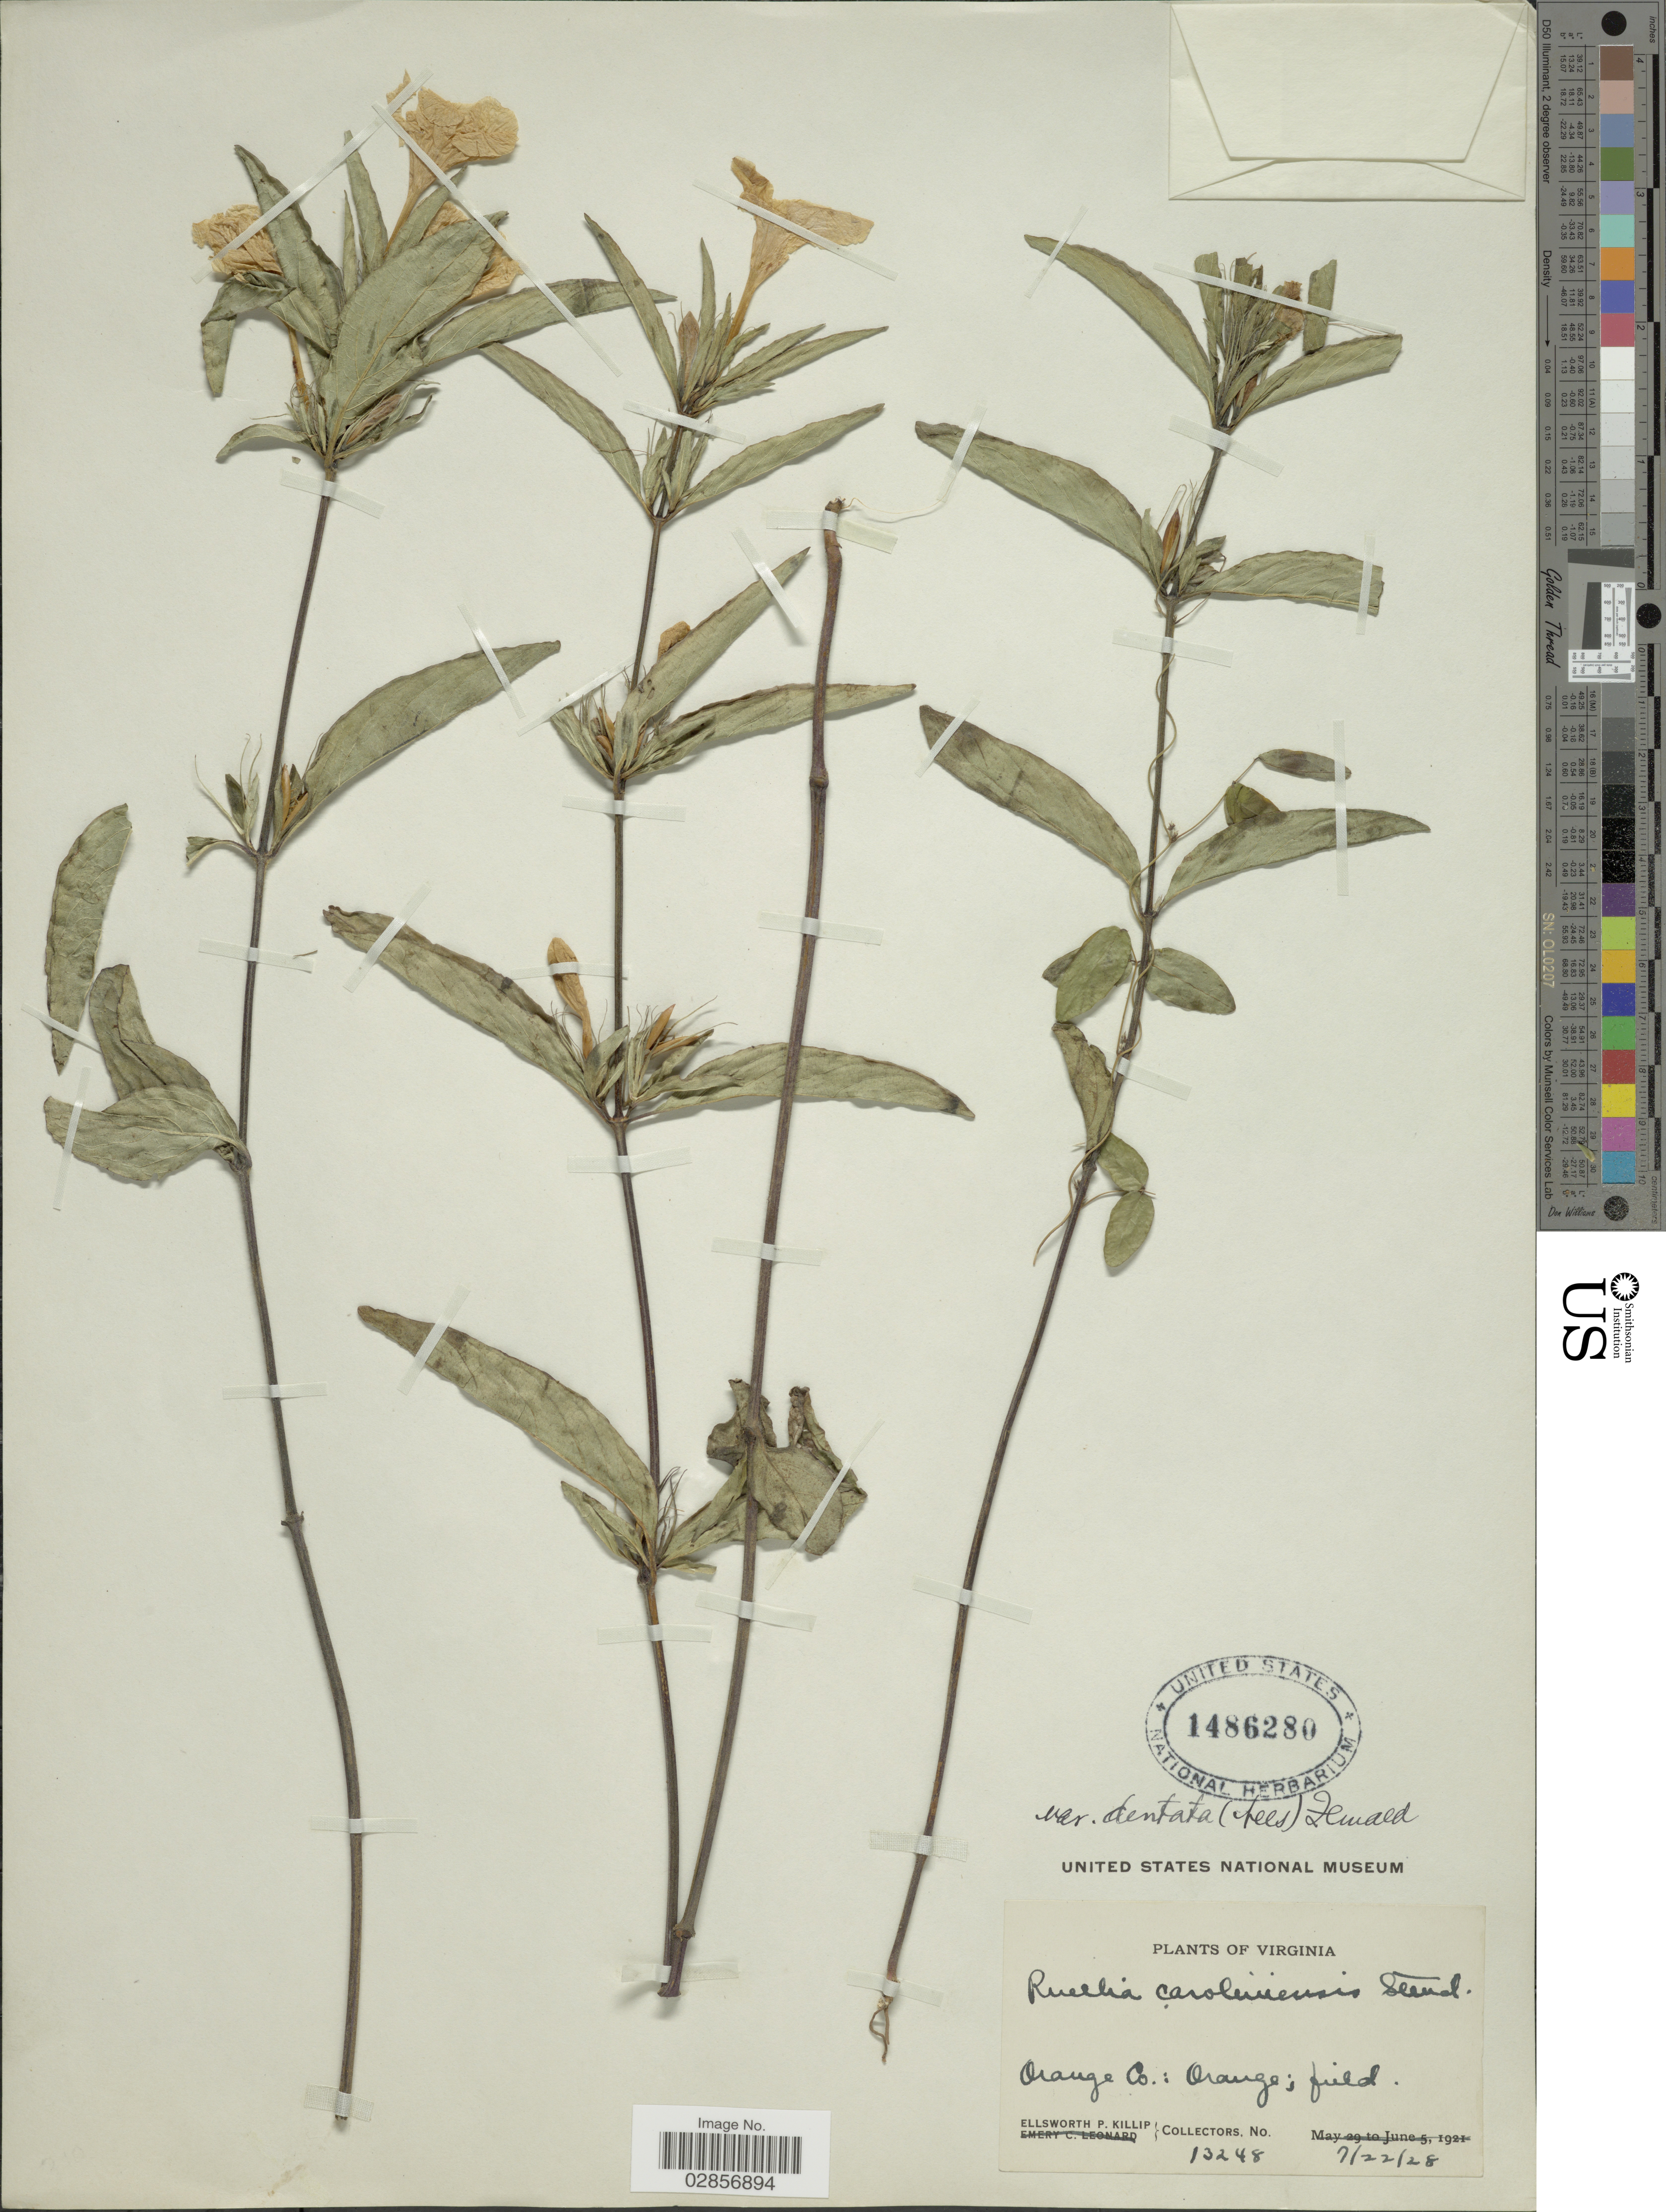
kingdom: Plantae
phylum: Tracheophyta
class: Magnoliopsida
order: Lamiales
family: Acanthaceae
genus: Ruellia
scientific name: Ruellia caroliniensis var. dentata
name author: (Nees ex DC.) Fernald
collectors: E. P. Killip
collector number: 13248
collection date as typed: Transcribed d/m/y: 22/7/28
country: United States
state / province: Virginia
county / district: Orange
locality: Orange Co.: Orange.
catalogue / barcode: US 1486280